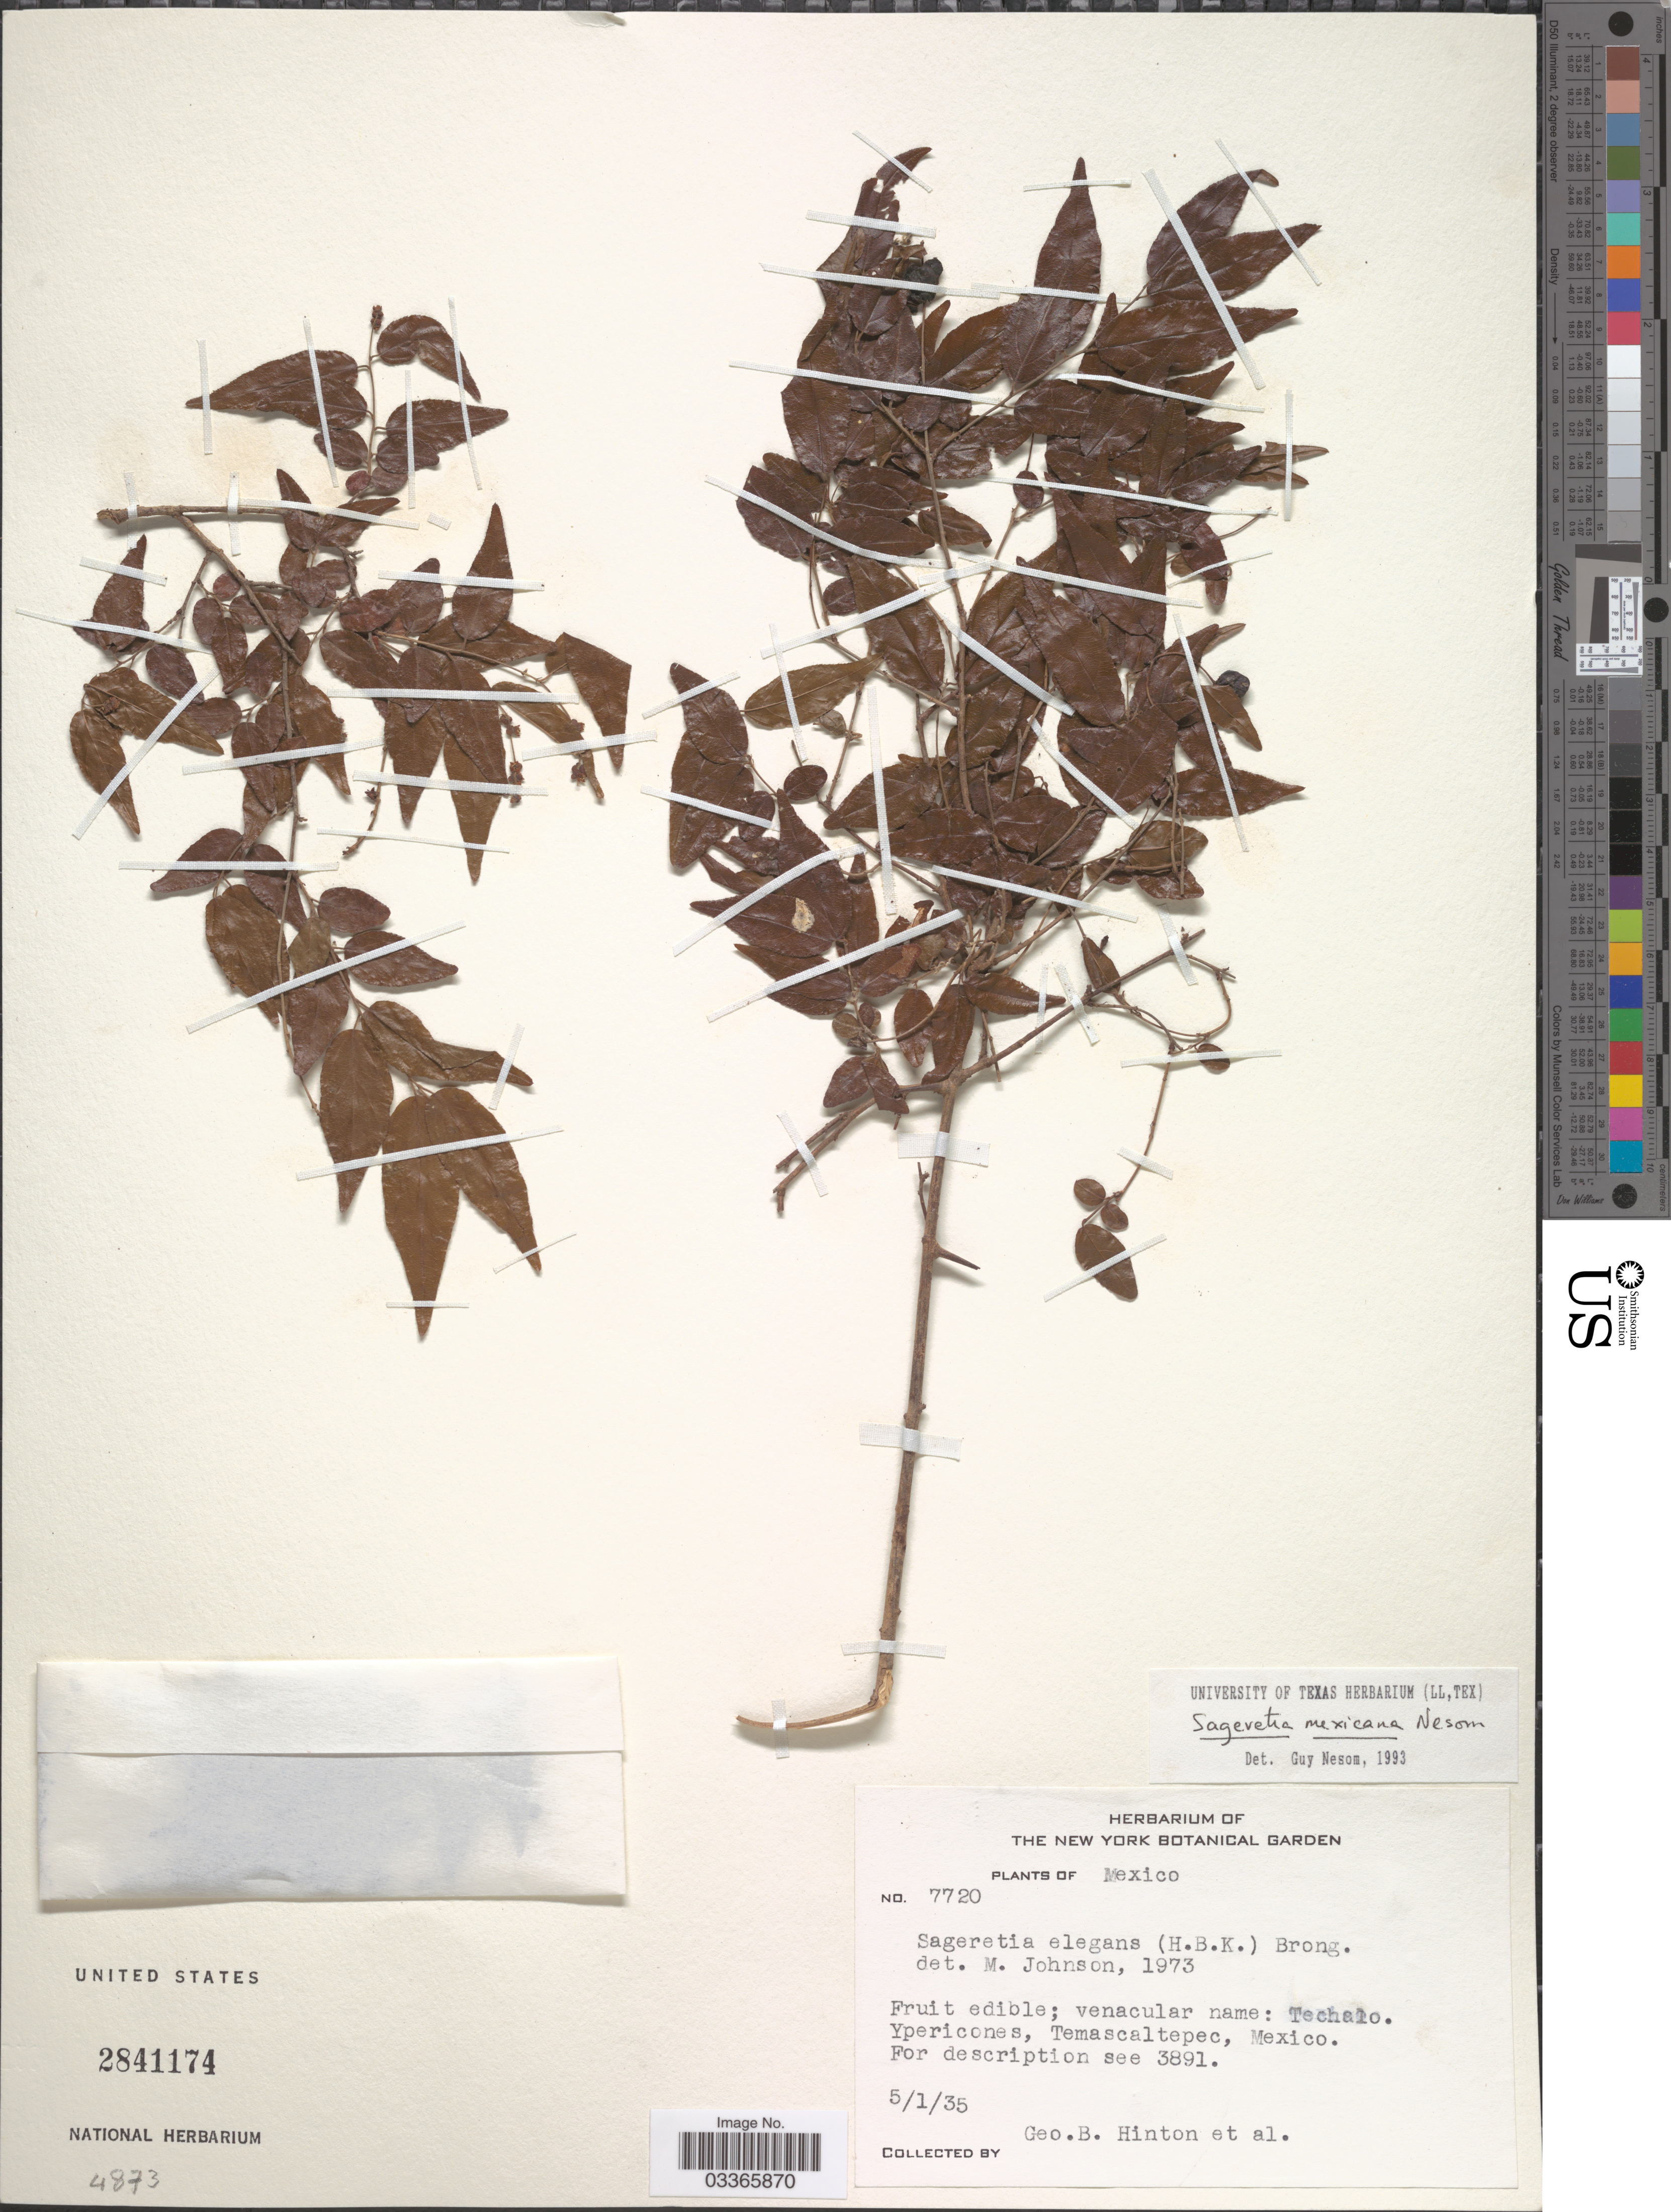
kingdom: Plantae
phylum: Tracheophyta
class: Magnoliopsida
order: Rosales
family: Rhamnaceae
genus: Sageretia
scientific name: Sageretia mexicana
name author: G.L. Nesom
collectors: G. B. Hinton & et al.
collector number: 7720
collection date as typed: Transcribed d/m/y: 5/1/35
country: Mexico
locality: Ypericones, Temascaltepec.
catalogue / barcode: US 2841174